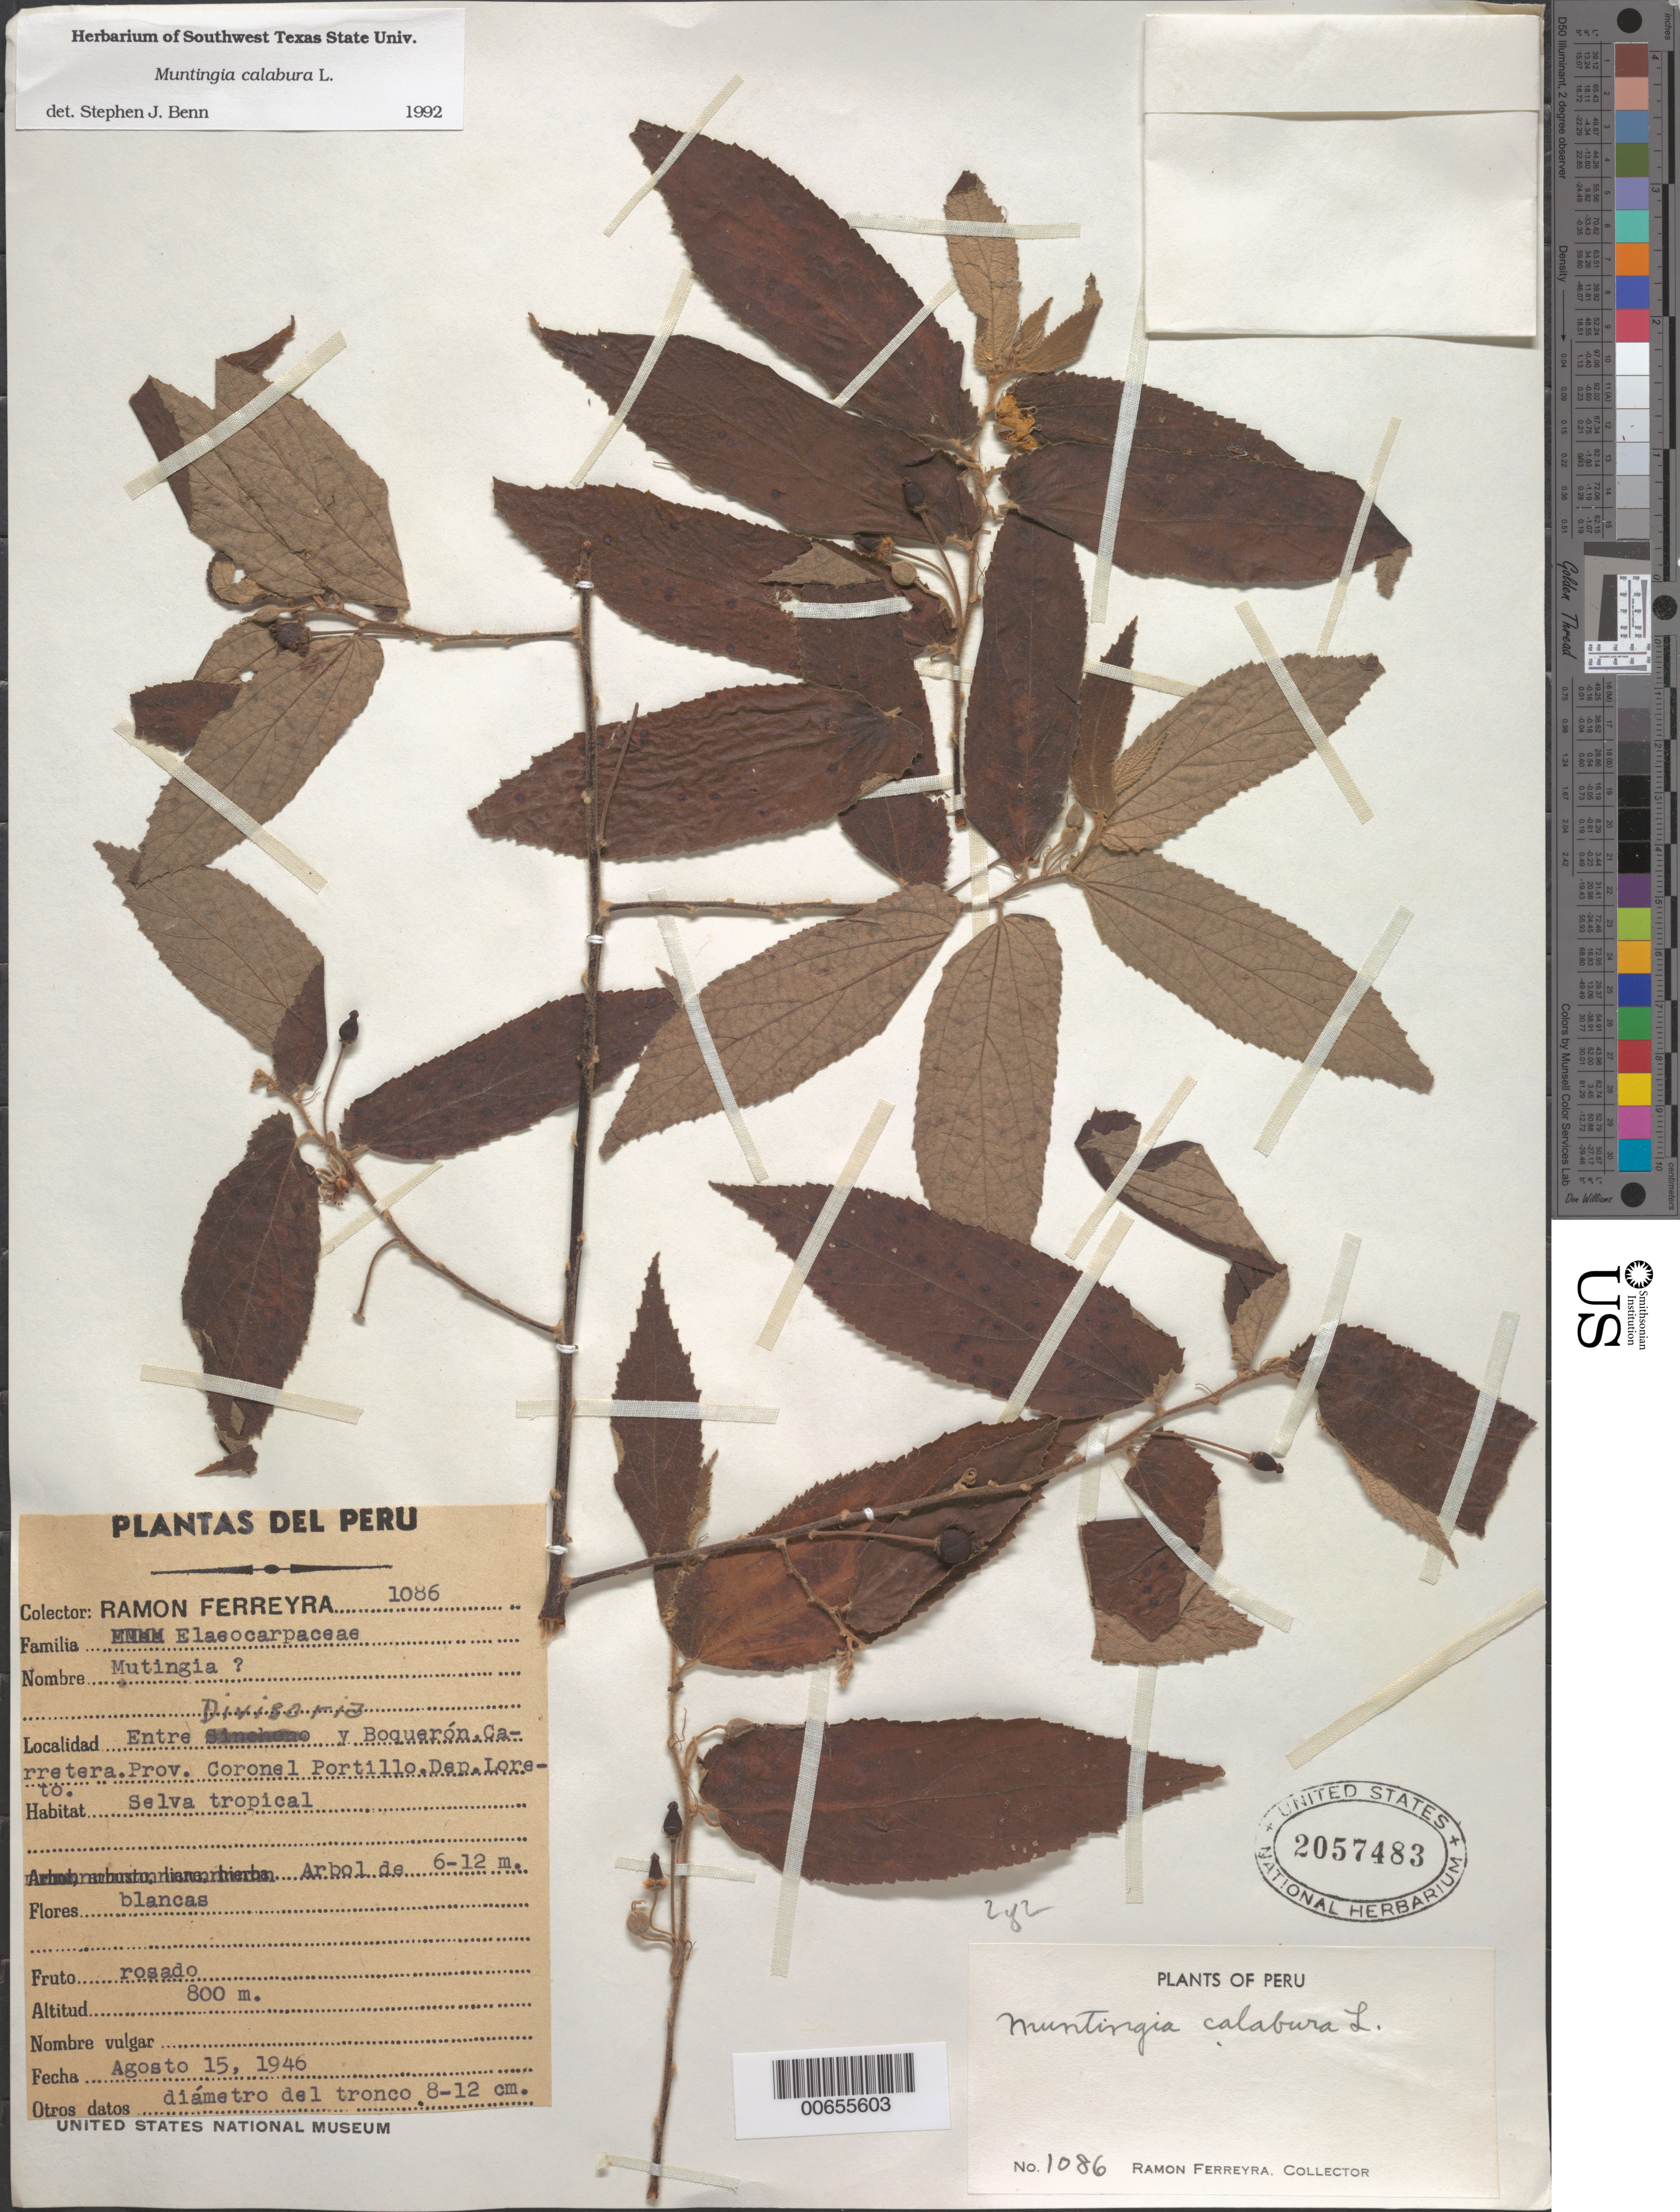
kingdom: Plantae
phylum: Tracheophyta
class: Magnoliopsida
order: Malvales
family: Muntingiaceae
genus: Muntingia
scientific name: Muntingia calabura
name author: L.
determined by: Benn, S. J.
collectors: R. A. Ferreyra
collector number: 1086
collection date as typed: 15 Aug 1946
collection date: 1946-08-15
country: Peru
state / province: Huánuco / Ucayali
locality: Coronel Portillo Prov. [?], entre Divisoria y Boquerón, carretera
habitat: Selva tropical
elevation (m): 800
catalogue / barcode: US 2057483